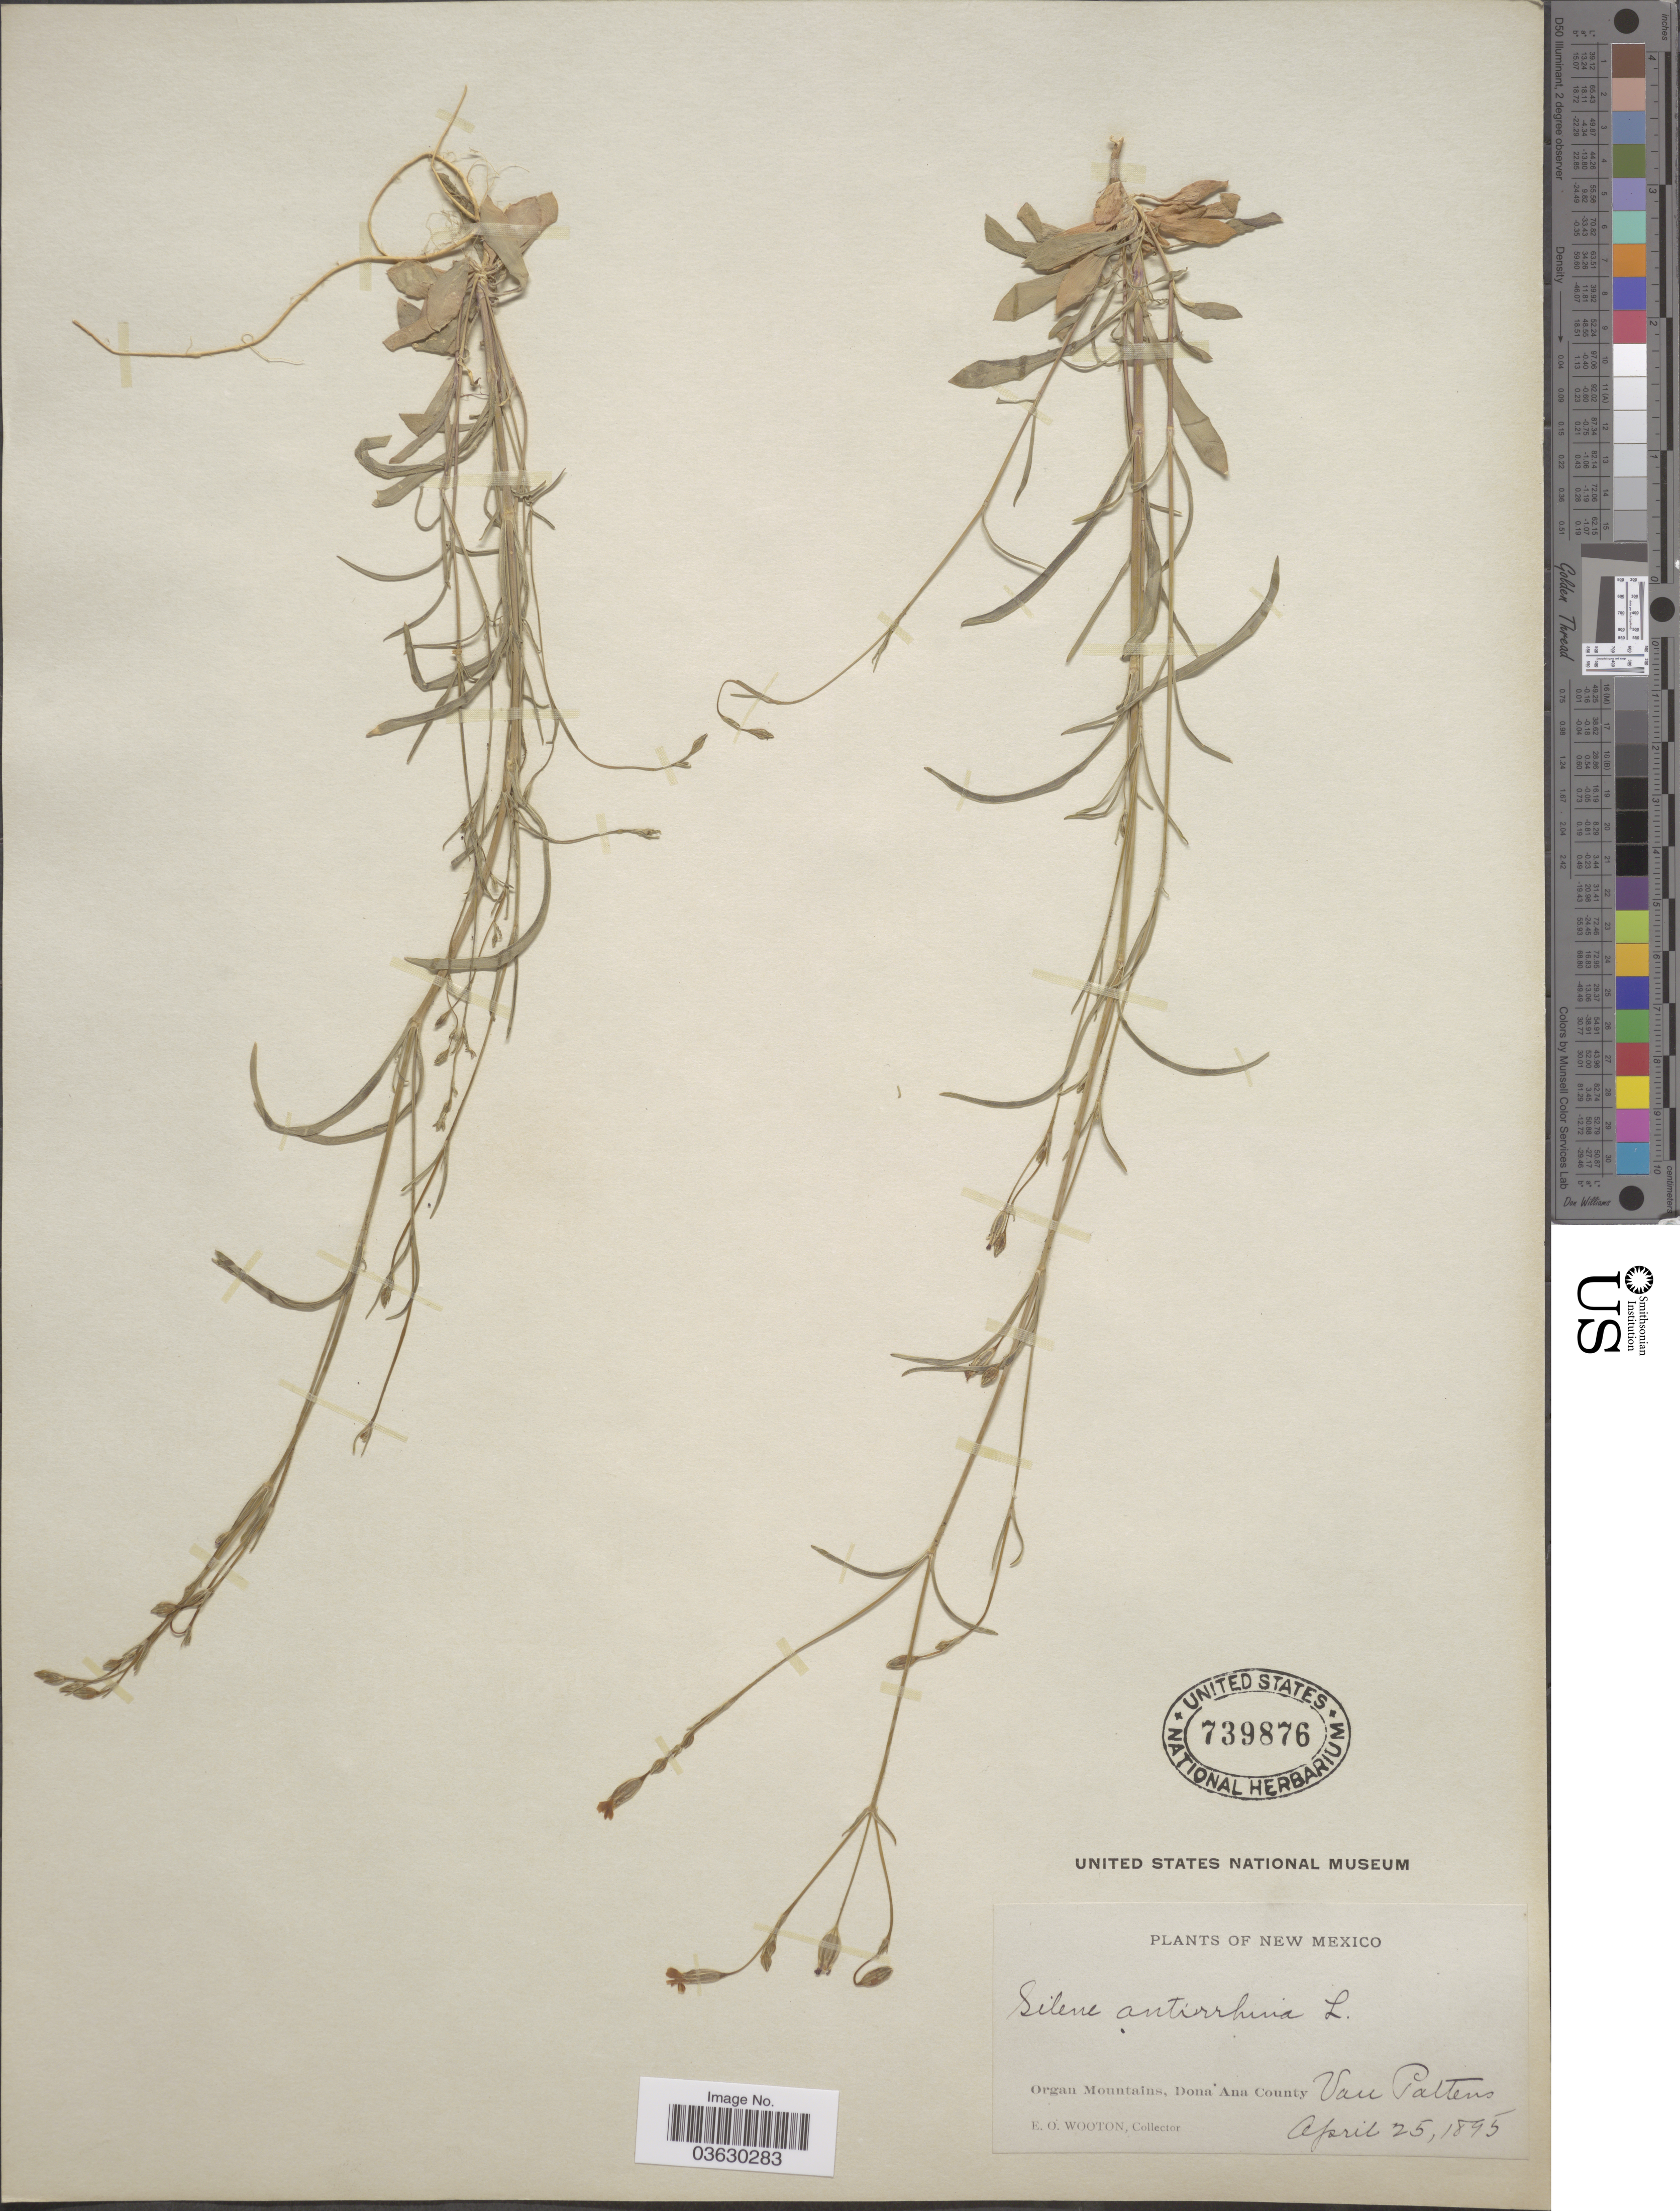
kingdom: Plantae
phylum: Tracheophyta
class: Magnoliopsida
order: Caryophyllales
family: Caryophyllaceae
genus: Silene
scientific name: Silene antirrhina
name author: L.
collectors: E. O. Wooton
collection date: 1895-04-25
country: United States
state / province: New Mexico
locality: Organ Mountains, Dona Ana County. Van Pattens.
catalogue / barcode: US 739876